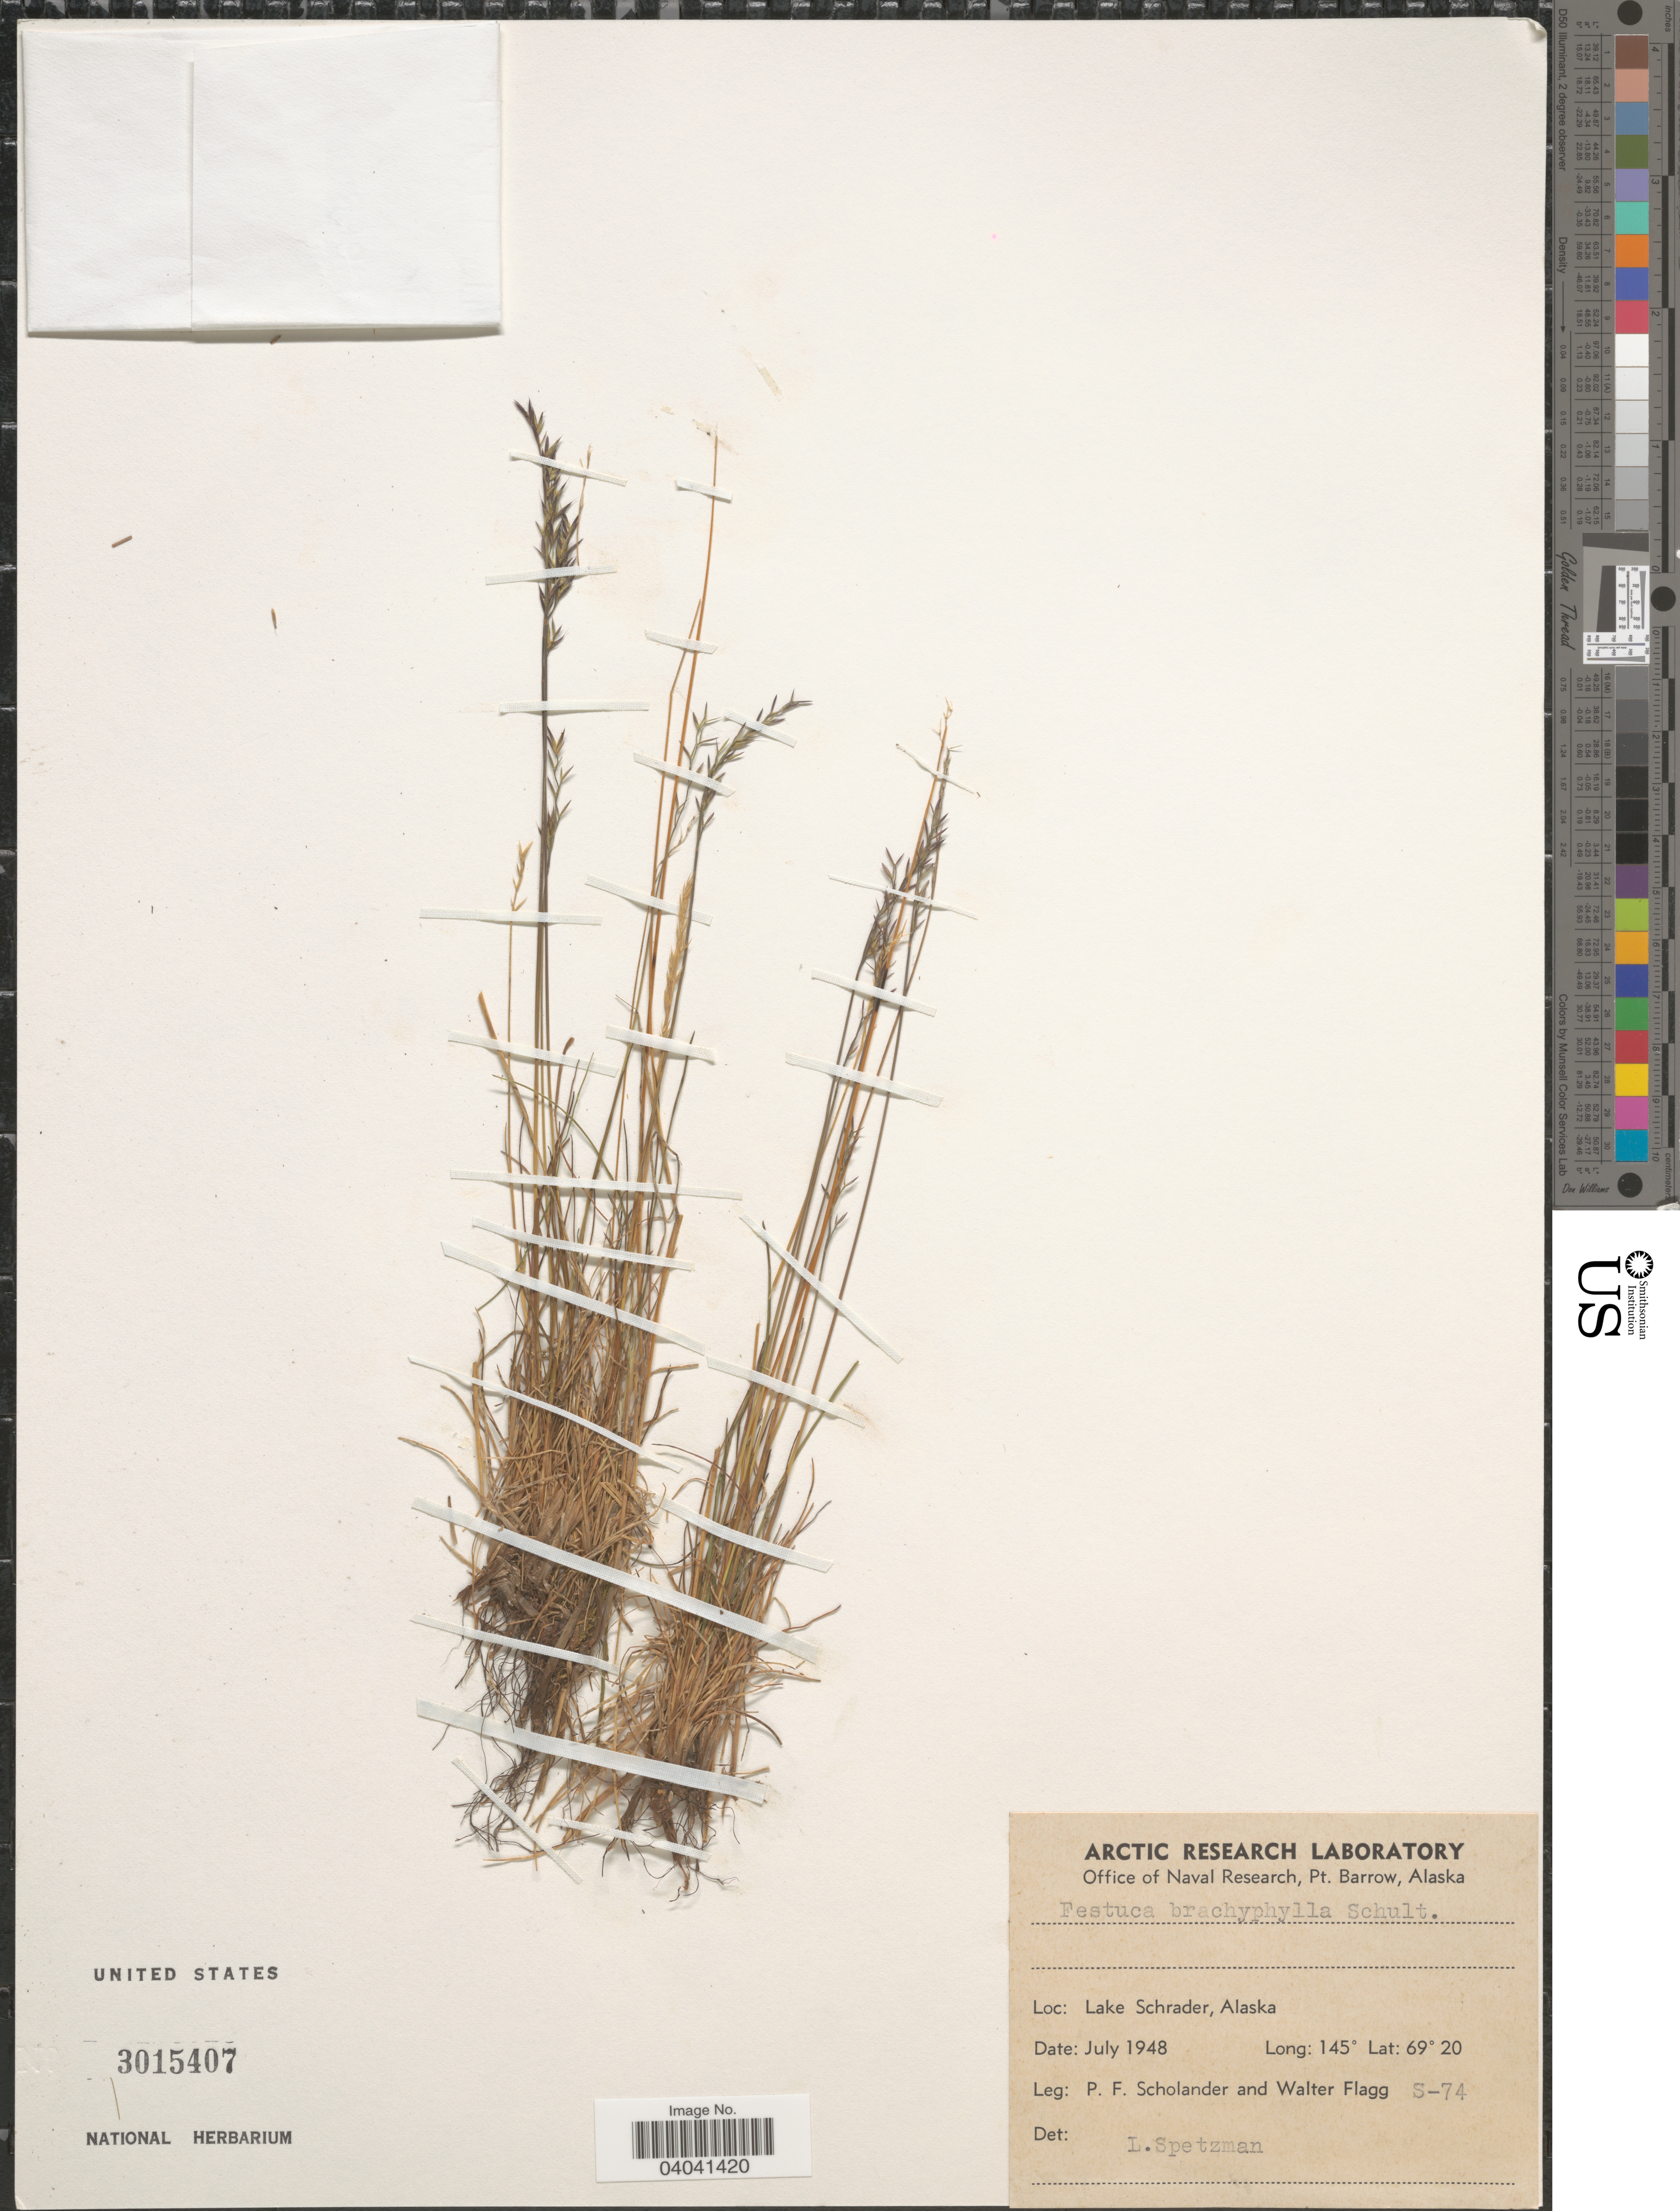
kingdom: Plantae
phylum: Tracheophyta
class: Liliopsida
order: Poales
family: Poaceae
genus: Festuca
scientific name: Festuca brachyphylla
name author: Schult. & Schult. f.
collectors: P. Scholander & W. Flagg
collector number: S-74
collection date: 1948-07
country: United States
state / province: Alaska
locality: Lake Schrader.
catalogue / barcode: US 3015407